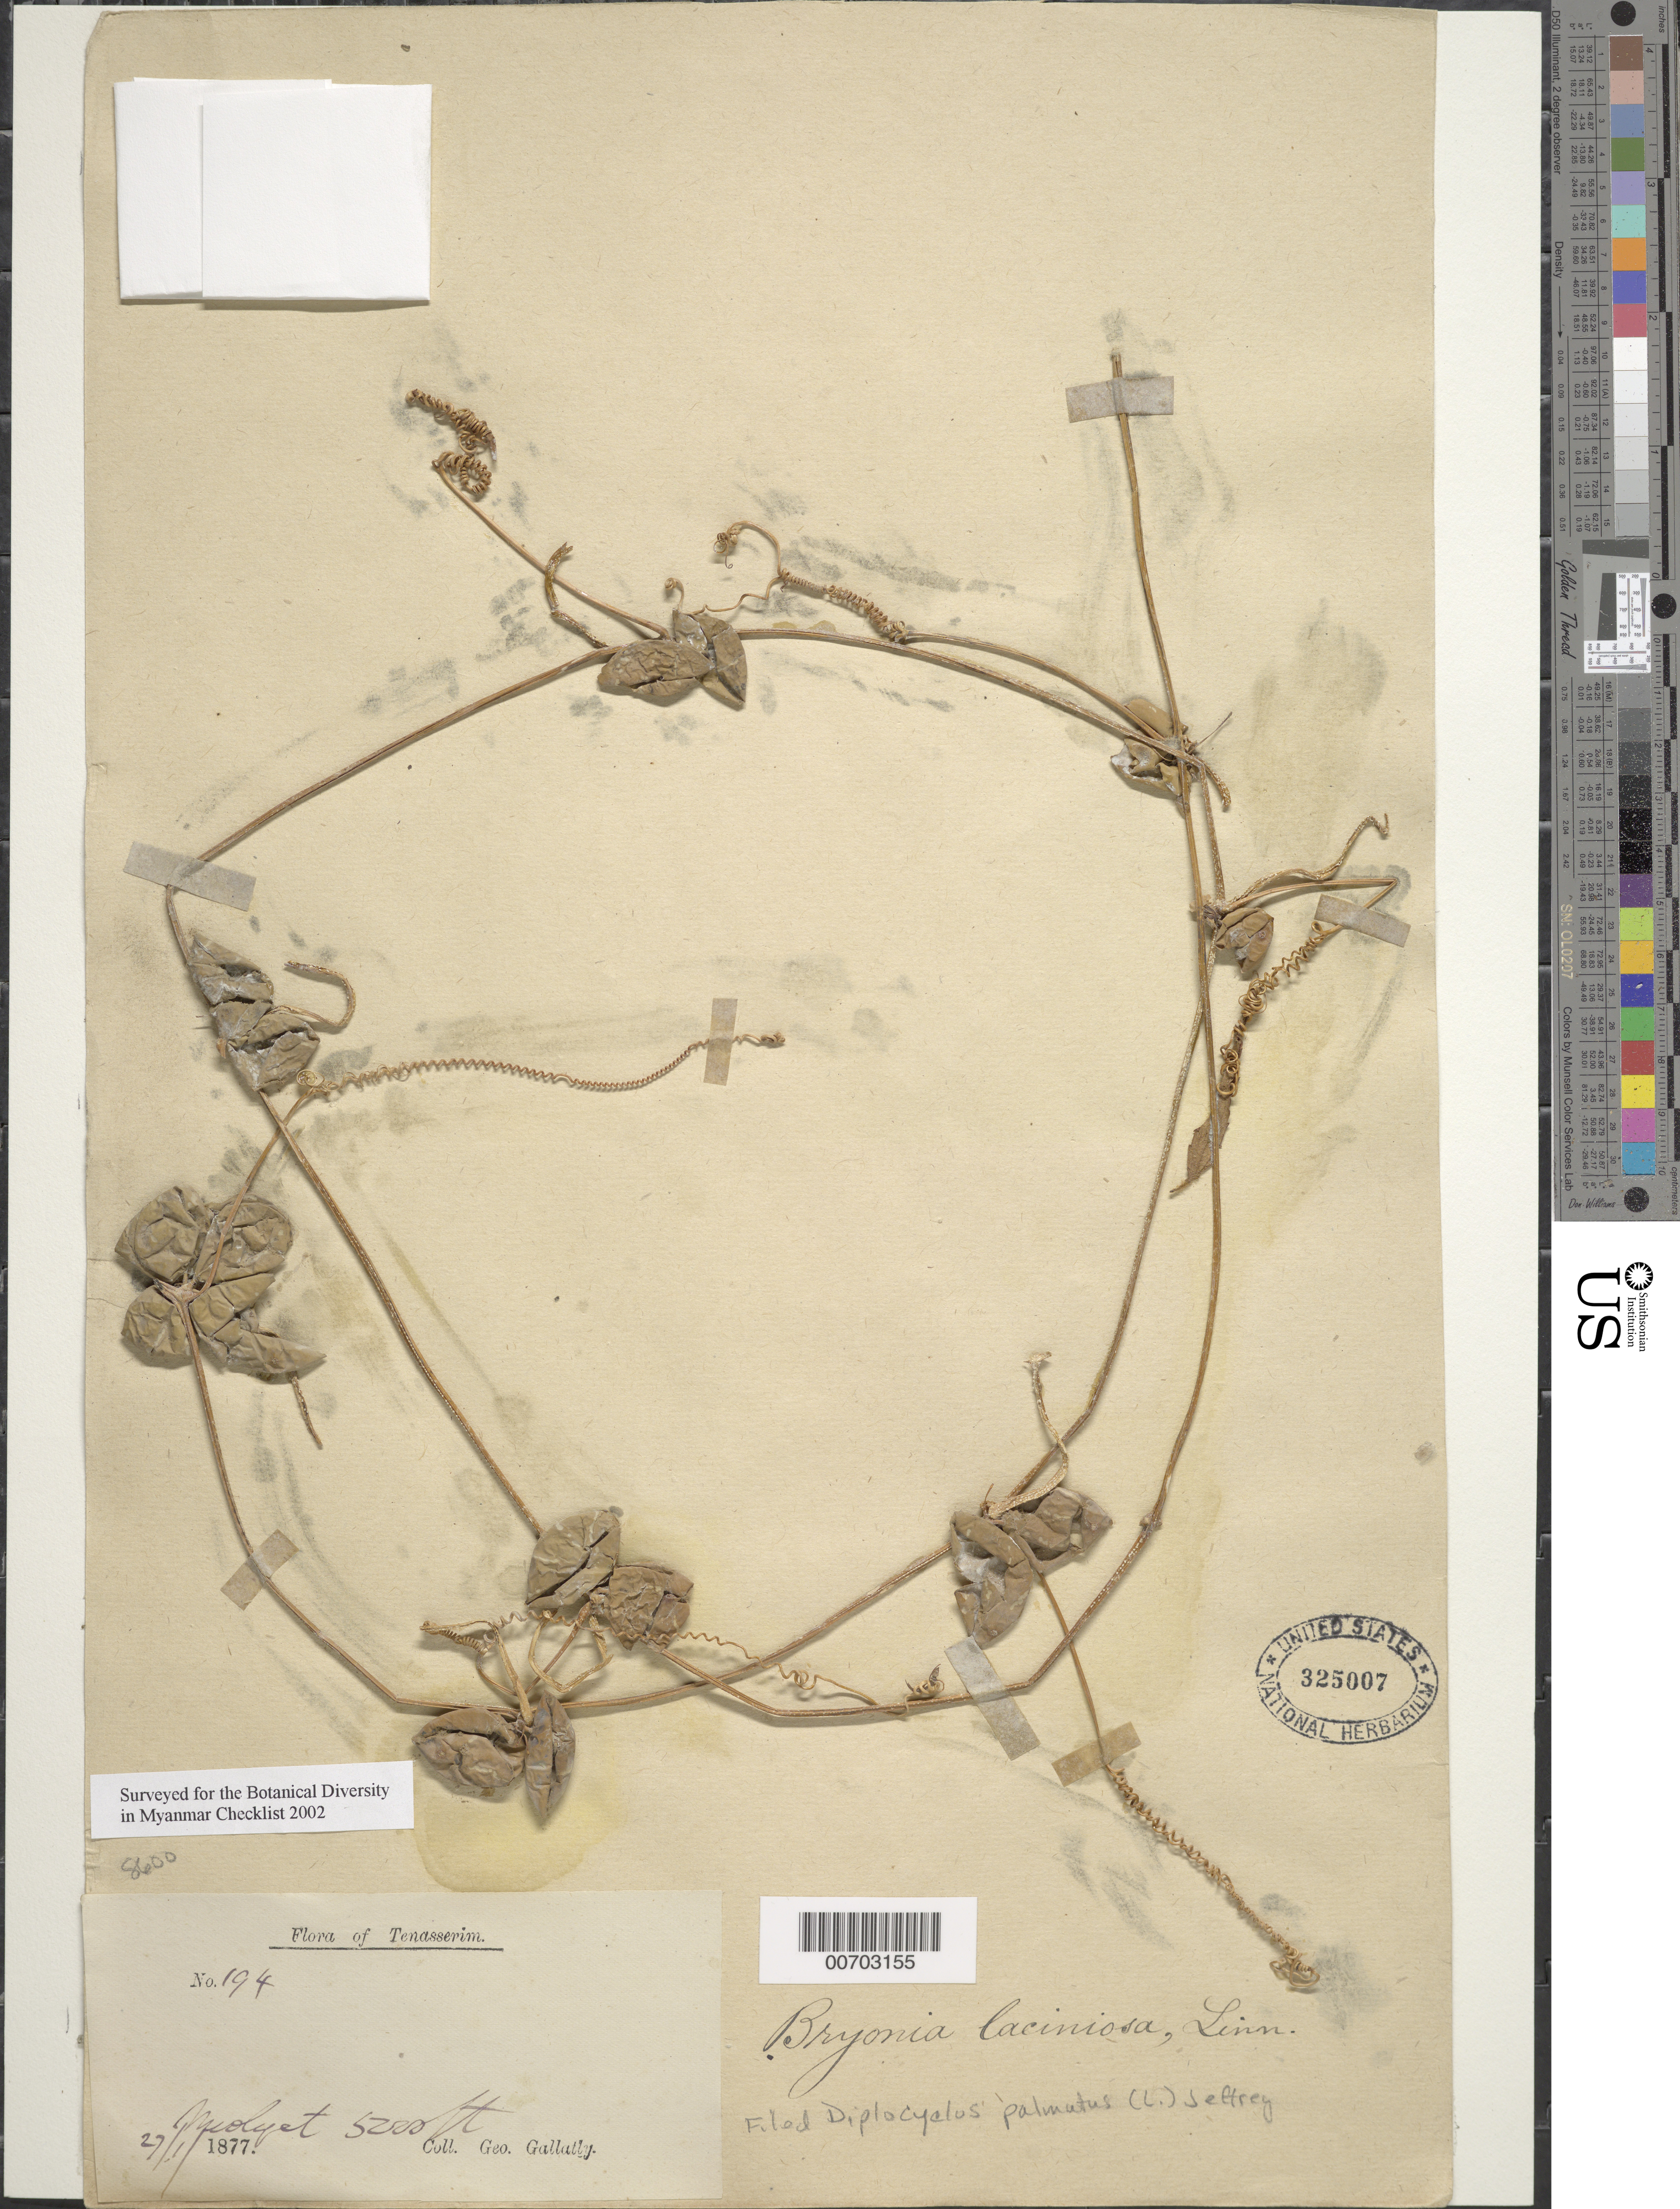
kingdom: Plantae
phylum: Tracheophyta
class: Magnoliopsida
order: Cucurbitales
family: Cucurbitaceae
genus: Diplocyclos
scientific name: Diplocyclos palmatus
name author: (L.) C. Jeffrey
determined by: Strong, Mark T., (BOT), Smithsonian Institution - National Museum of Natural History (UNITED STATES)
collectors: G. Gallatly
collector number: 194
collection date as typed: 27 Jan 1877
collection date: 1877-01-27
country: Myanmar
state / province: Tenessarim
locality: Myolyet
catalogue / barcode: US 325007